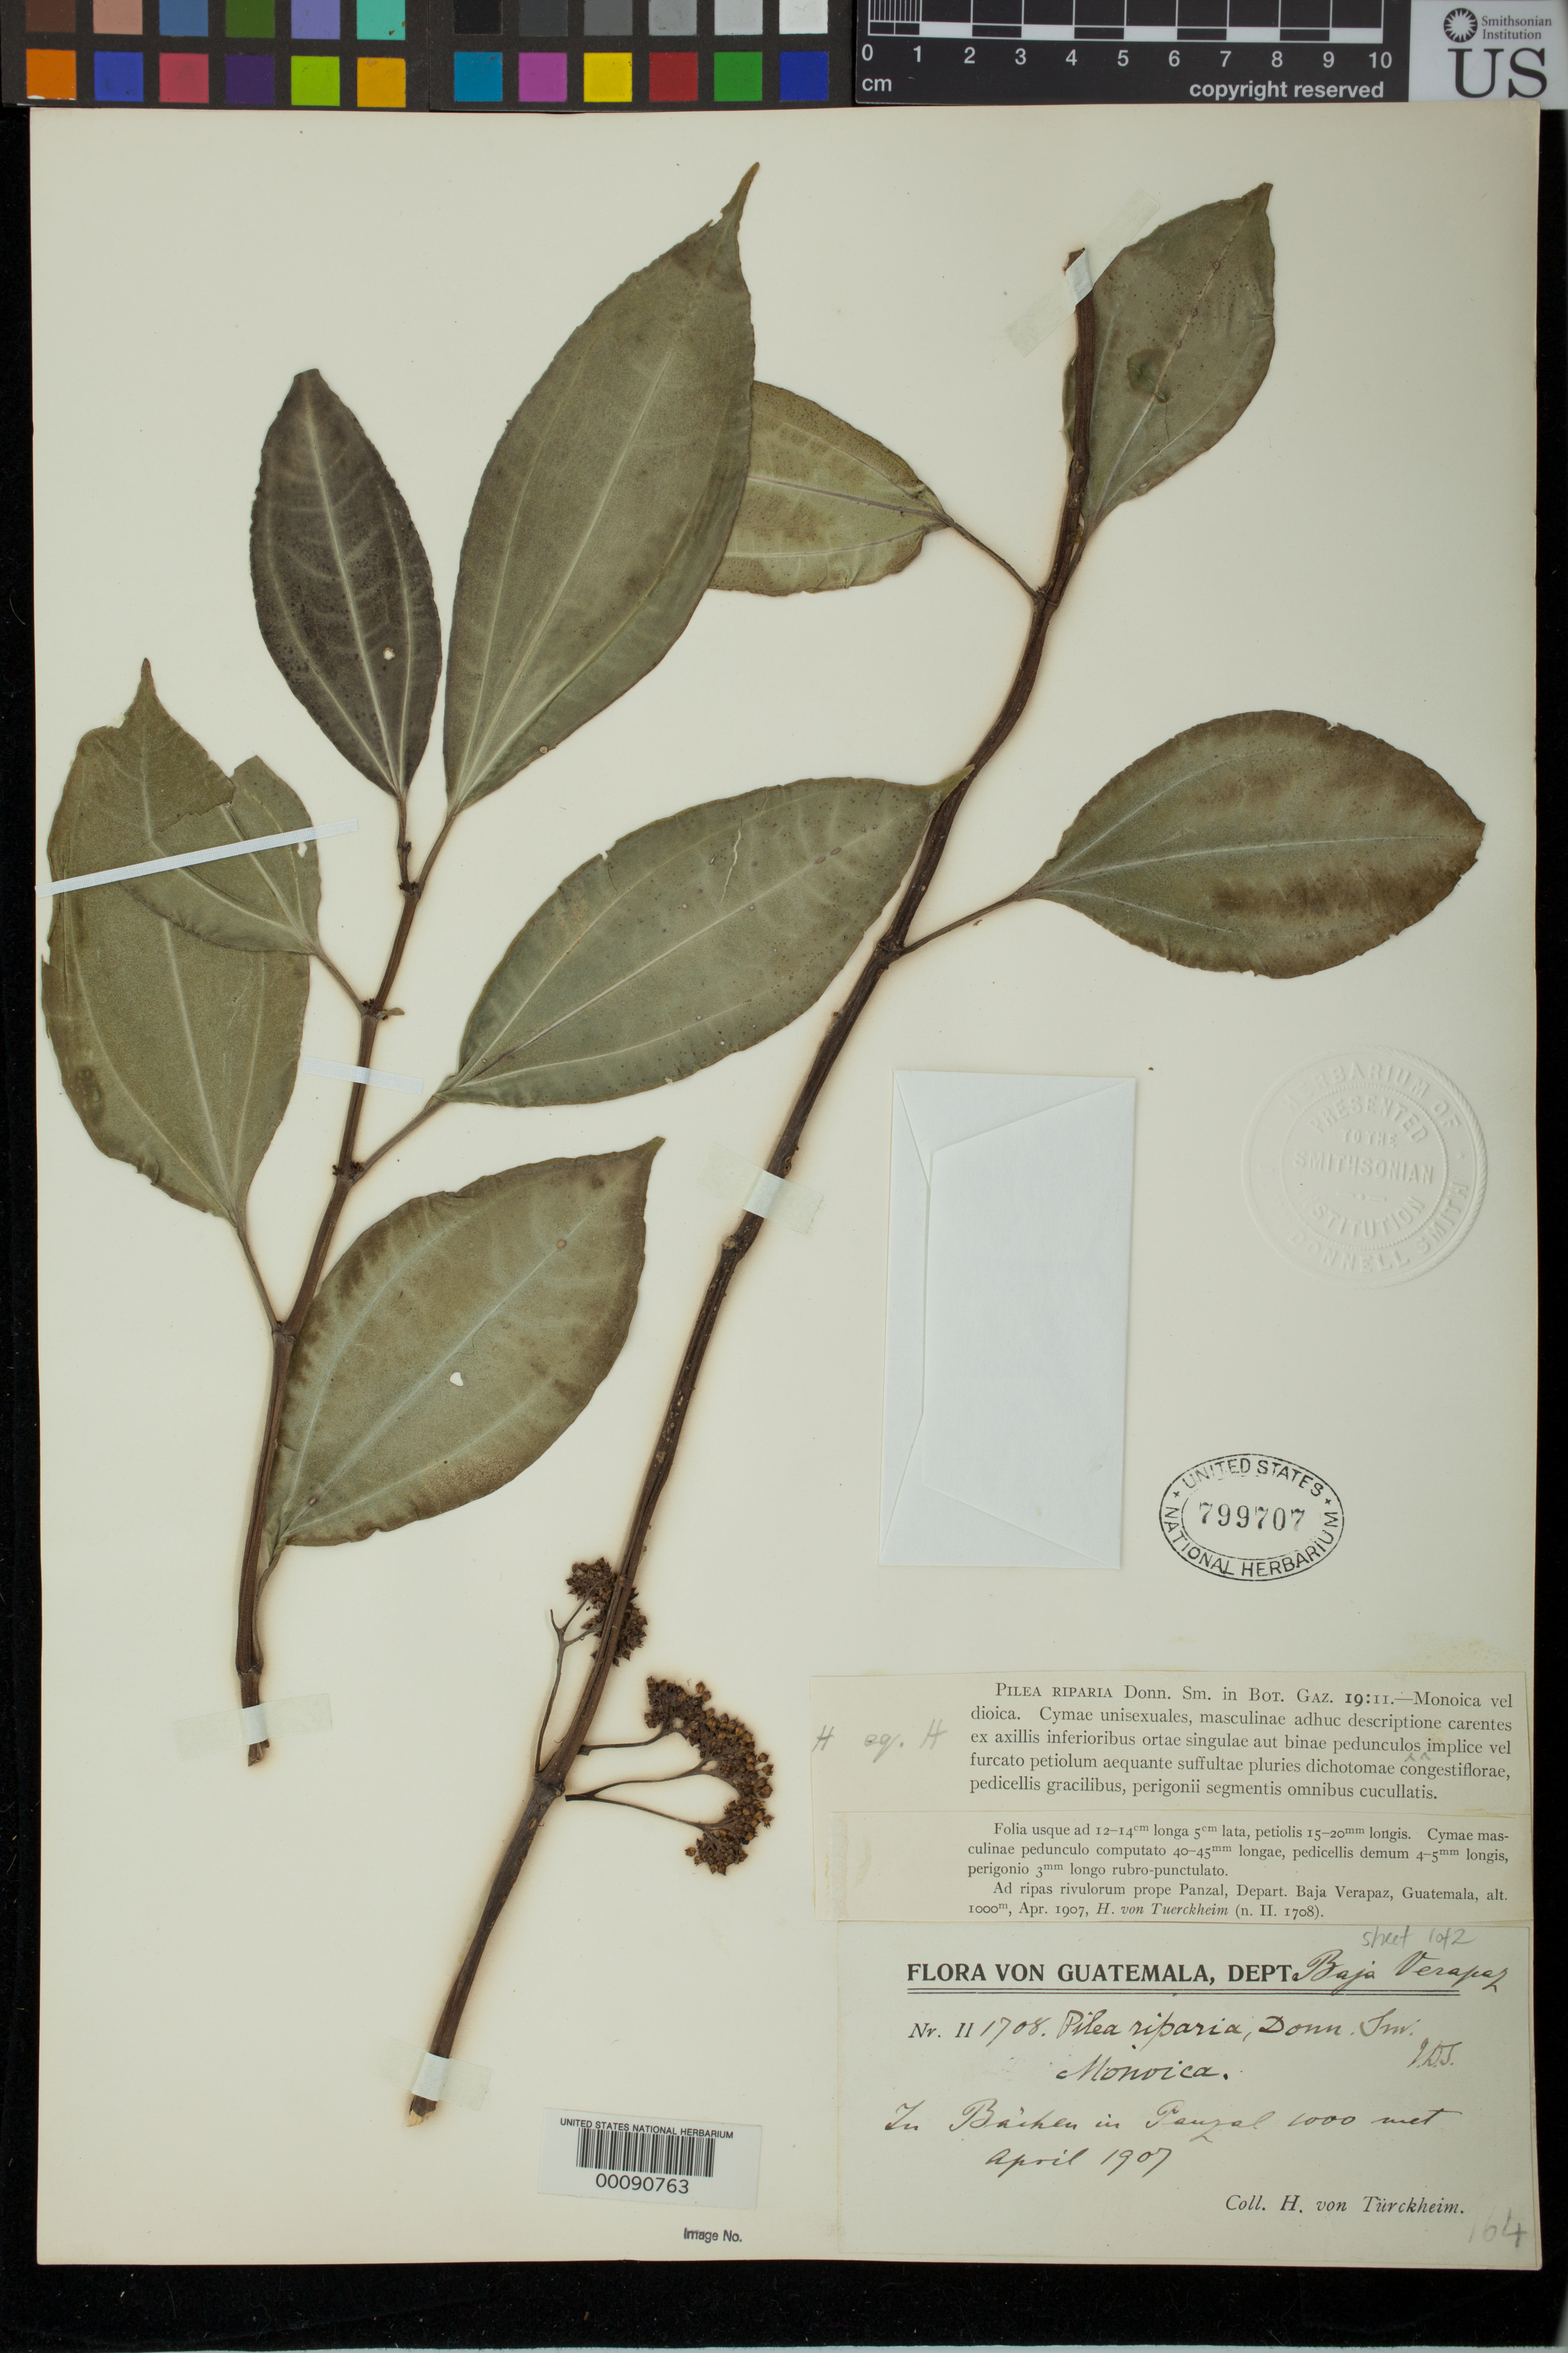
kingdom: Plantae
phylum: Tracheophyta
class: Magnoliopsida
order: Rosales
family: Urticaceae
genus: Pilea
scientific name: Pilea riparia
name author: Donn. Sm.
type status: Syntype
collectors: H. von Türckheim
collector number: II 1708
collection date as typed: Apr 1907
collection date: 1907-04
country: Guatemala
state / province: Baja Verapaz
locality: Near Panzal.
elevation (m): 1000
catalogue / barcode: US 799707